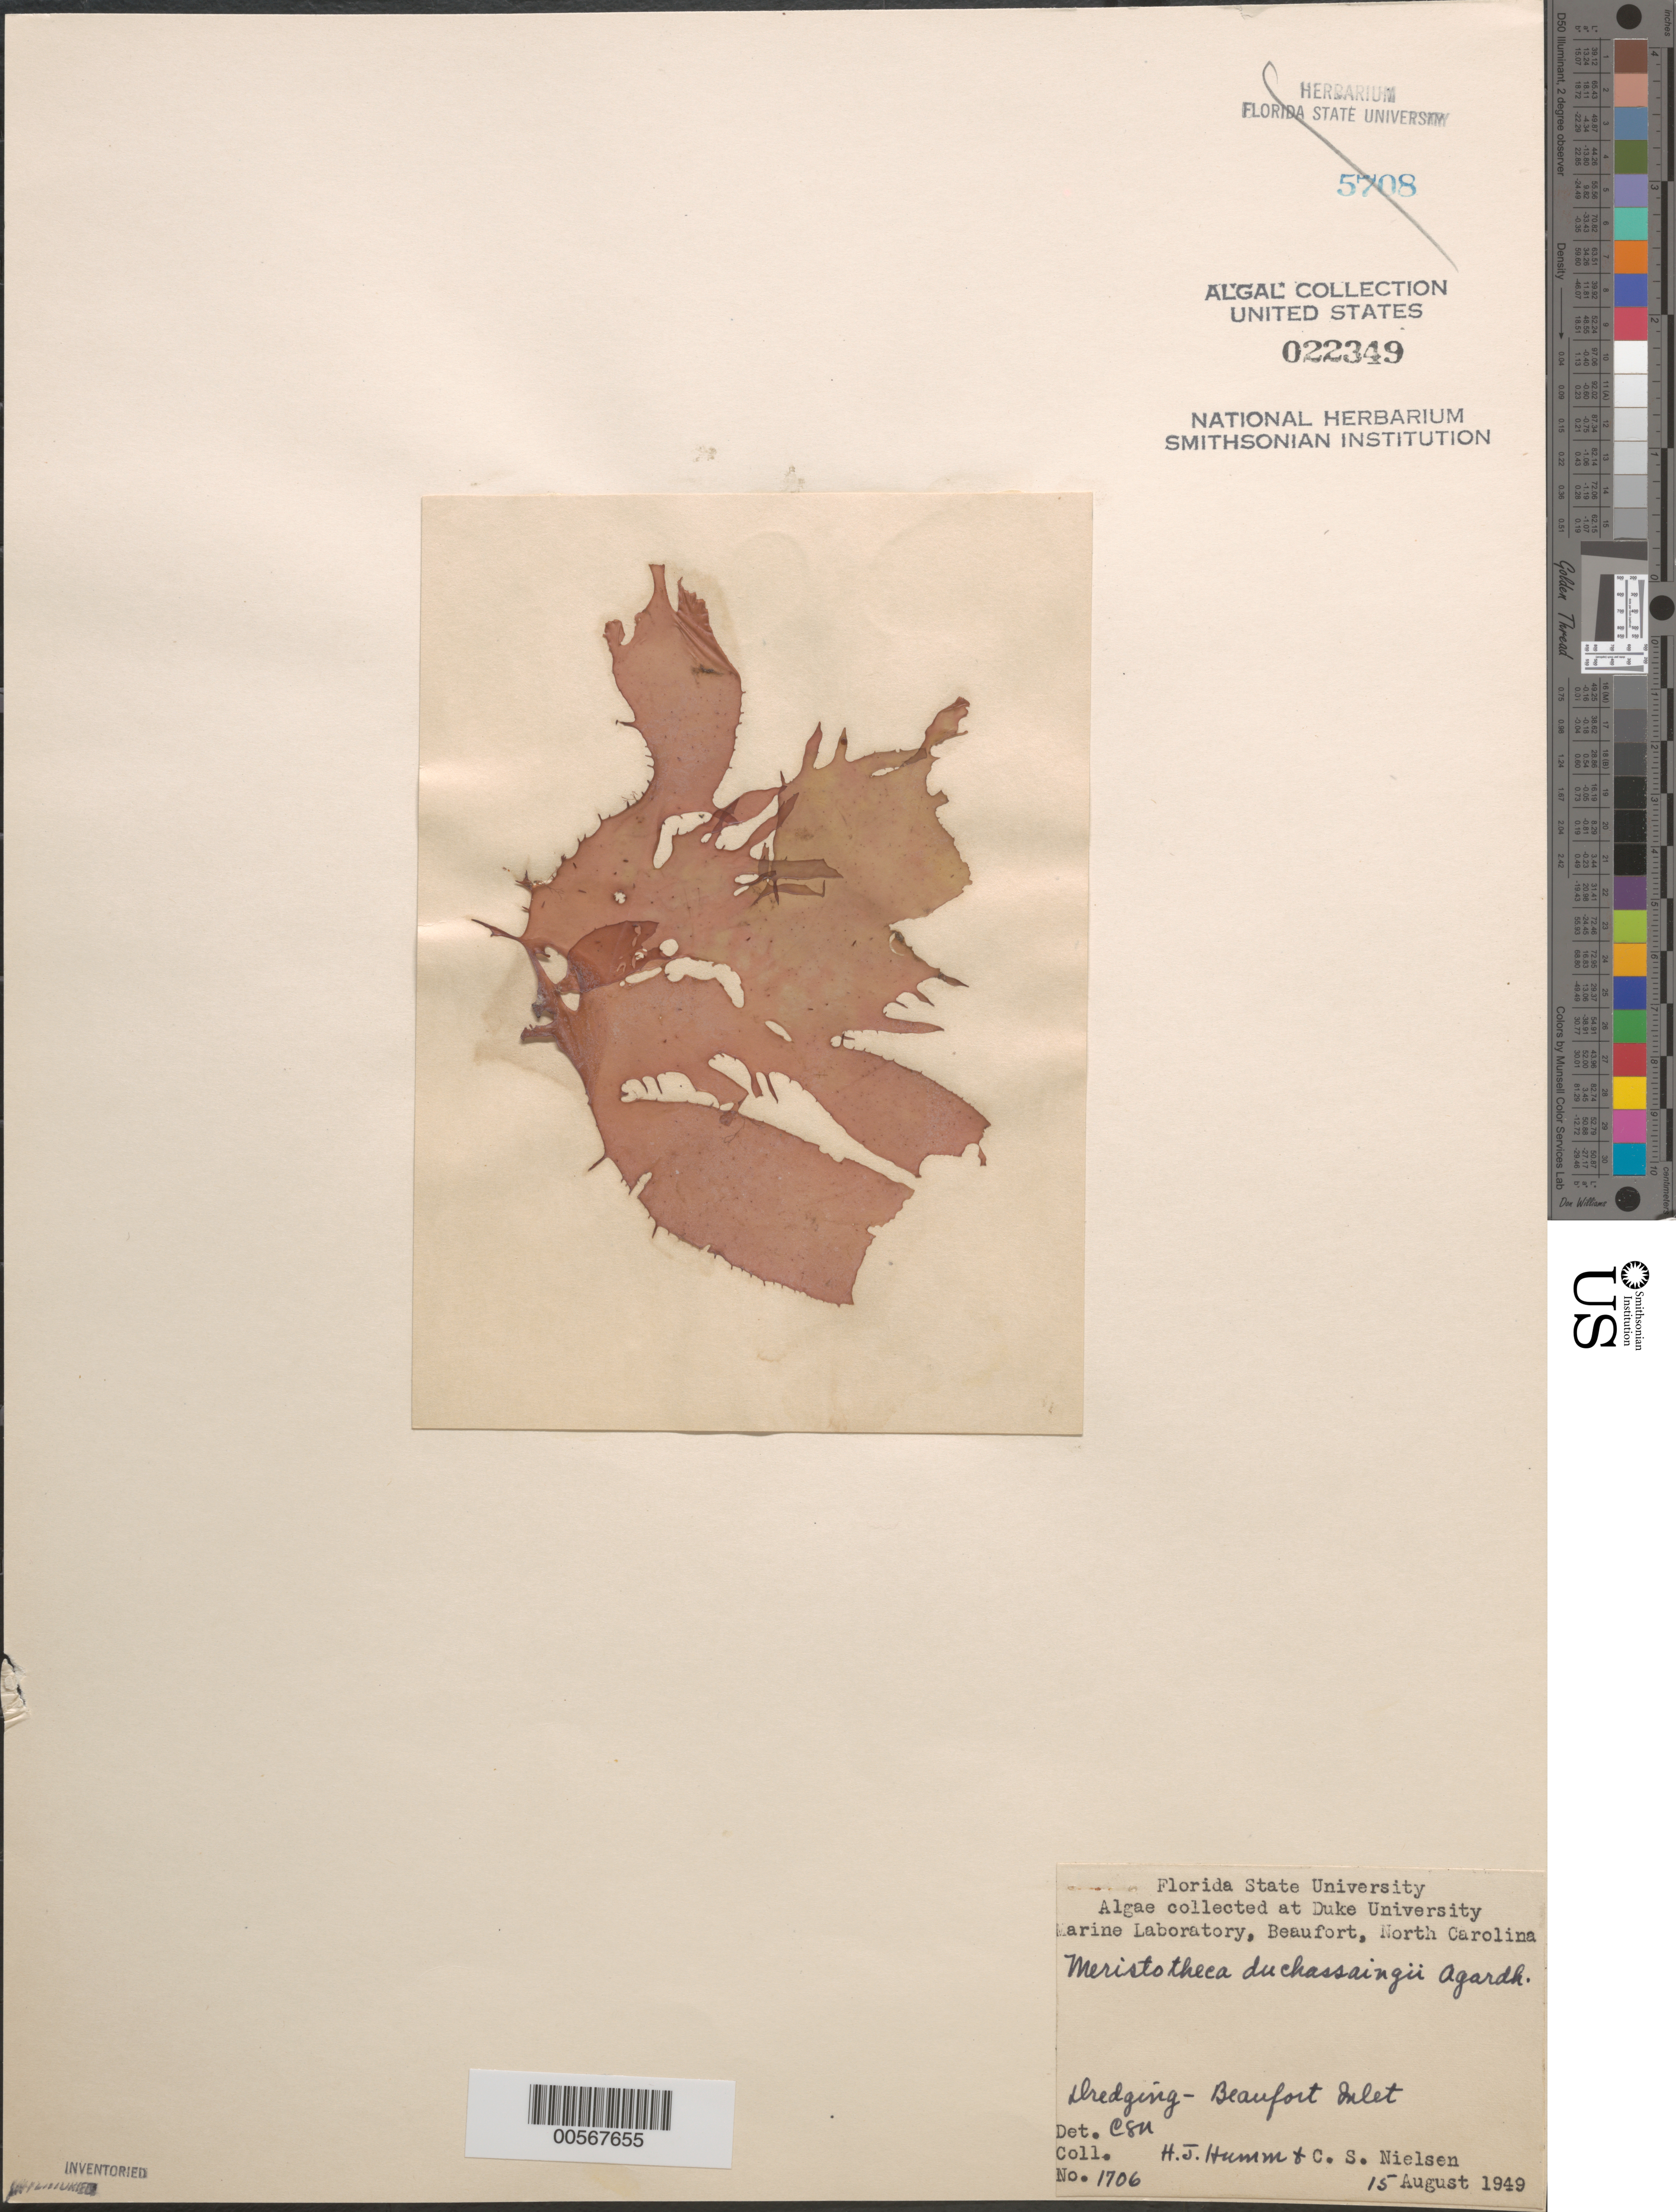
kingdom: Plantae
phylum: Rhodophyta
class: Florideophyceae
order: Halymeniales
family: Halymeniaceae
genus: Halymenia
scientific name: Halymenia duchassaignii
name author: (J. Agardh) Kylin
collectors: H. J. Humm & C. S. Nielsen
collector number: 1706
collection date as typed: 15 Aug 1949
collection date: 1949-08-15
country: United States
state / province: North Carolina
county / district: Carteret County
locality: Beaufort Inlet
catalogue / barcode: US 22349